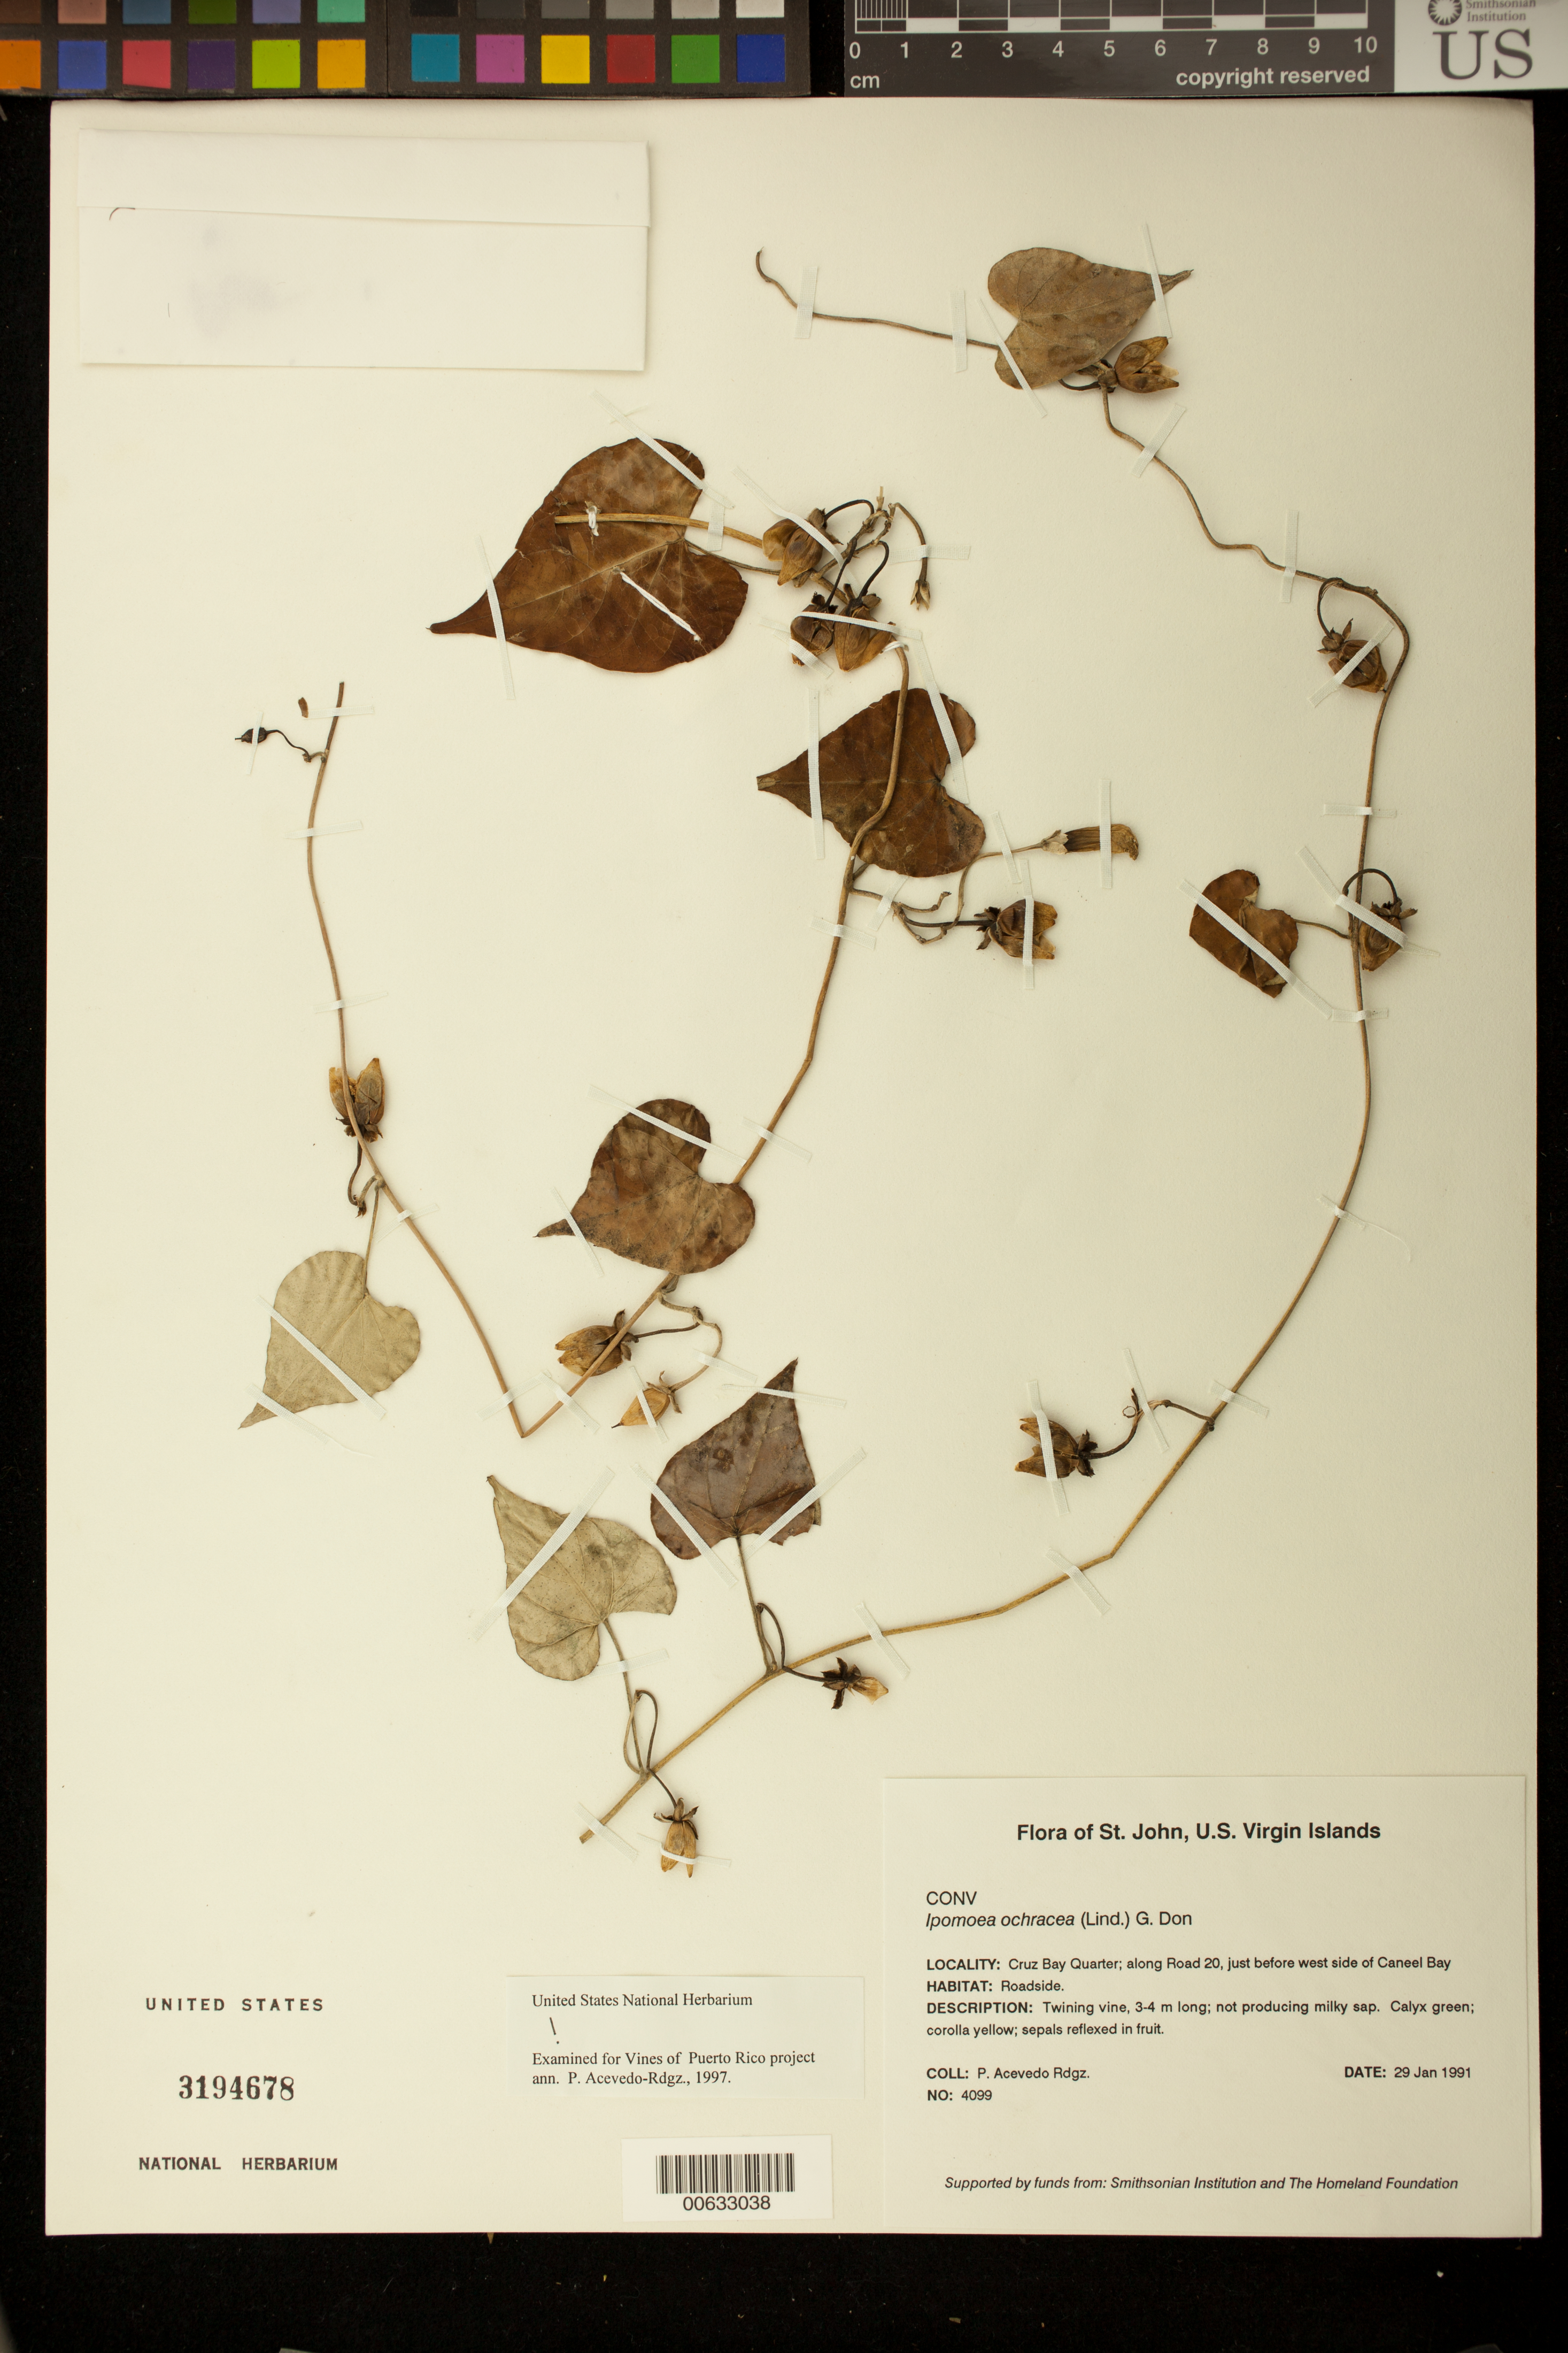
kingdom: Plantae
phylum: Tracheophyta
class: Magnoliopsida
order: Solanales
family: Convolvulaceae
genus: Ipomoea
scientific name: Ipomoea ochracea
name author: (Lindl.) G. Don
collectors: P. Acevedo-Rodr.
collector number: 4099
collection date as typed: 29 Jan 1991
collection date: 1991-01-29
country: U.S. Virgin Islands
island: St. John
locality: Cruz Bay Quarter; along Road 20, just before west side of Caneel Bay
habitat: Roadside.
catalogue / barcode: US 3194678